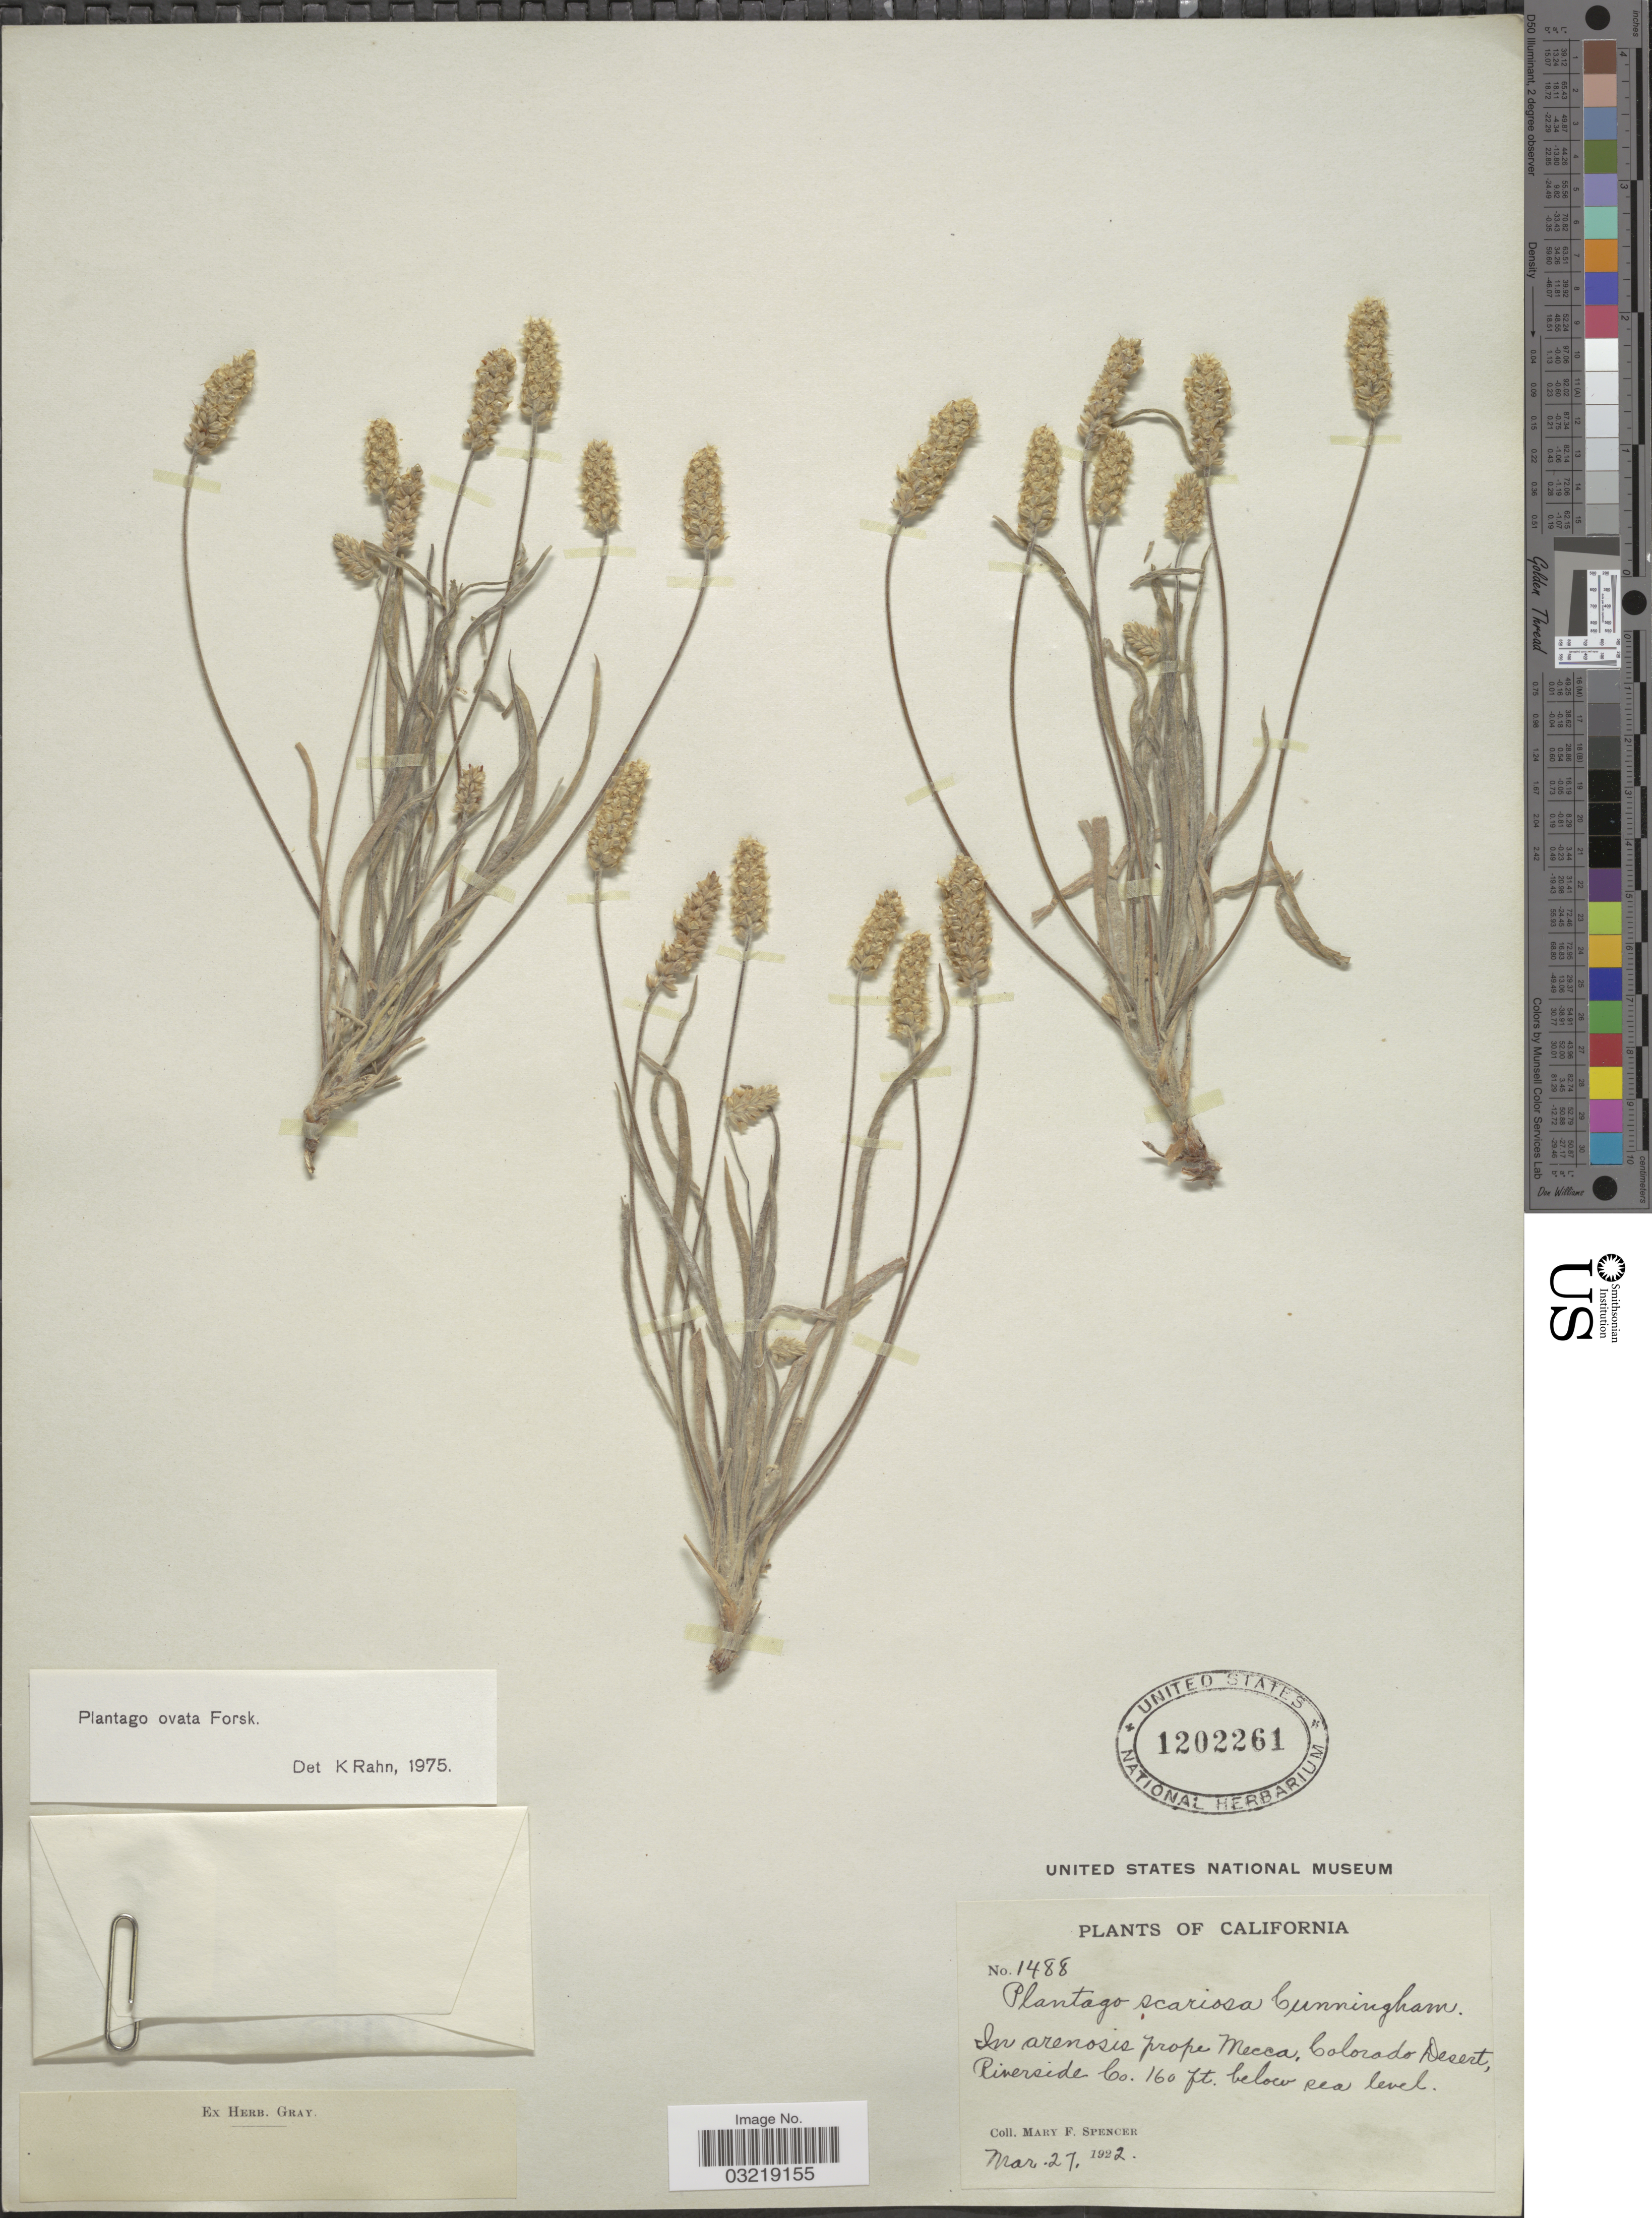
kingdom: Plantae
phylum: Tracheophyta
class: Magnoliopsida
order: Lamiales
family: Plantaginaceae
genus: Plantago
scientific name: Plantago ovata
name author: Forssk.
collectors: M. Spencer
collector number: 1488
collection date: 1922-03-27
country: United States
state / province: California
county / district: Riverside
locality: In arenosis prope Mecca, Colorado Desert. Riverside Co.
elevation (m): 49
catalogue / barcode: US 1202261